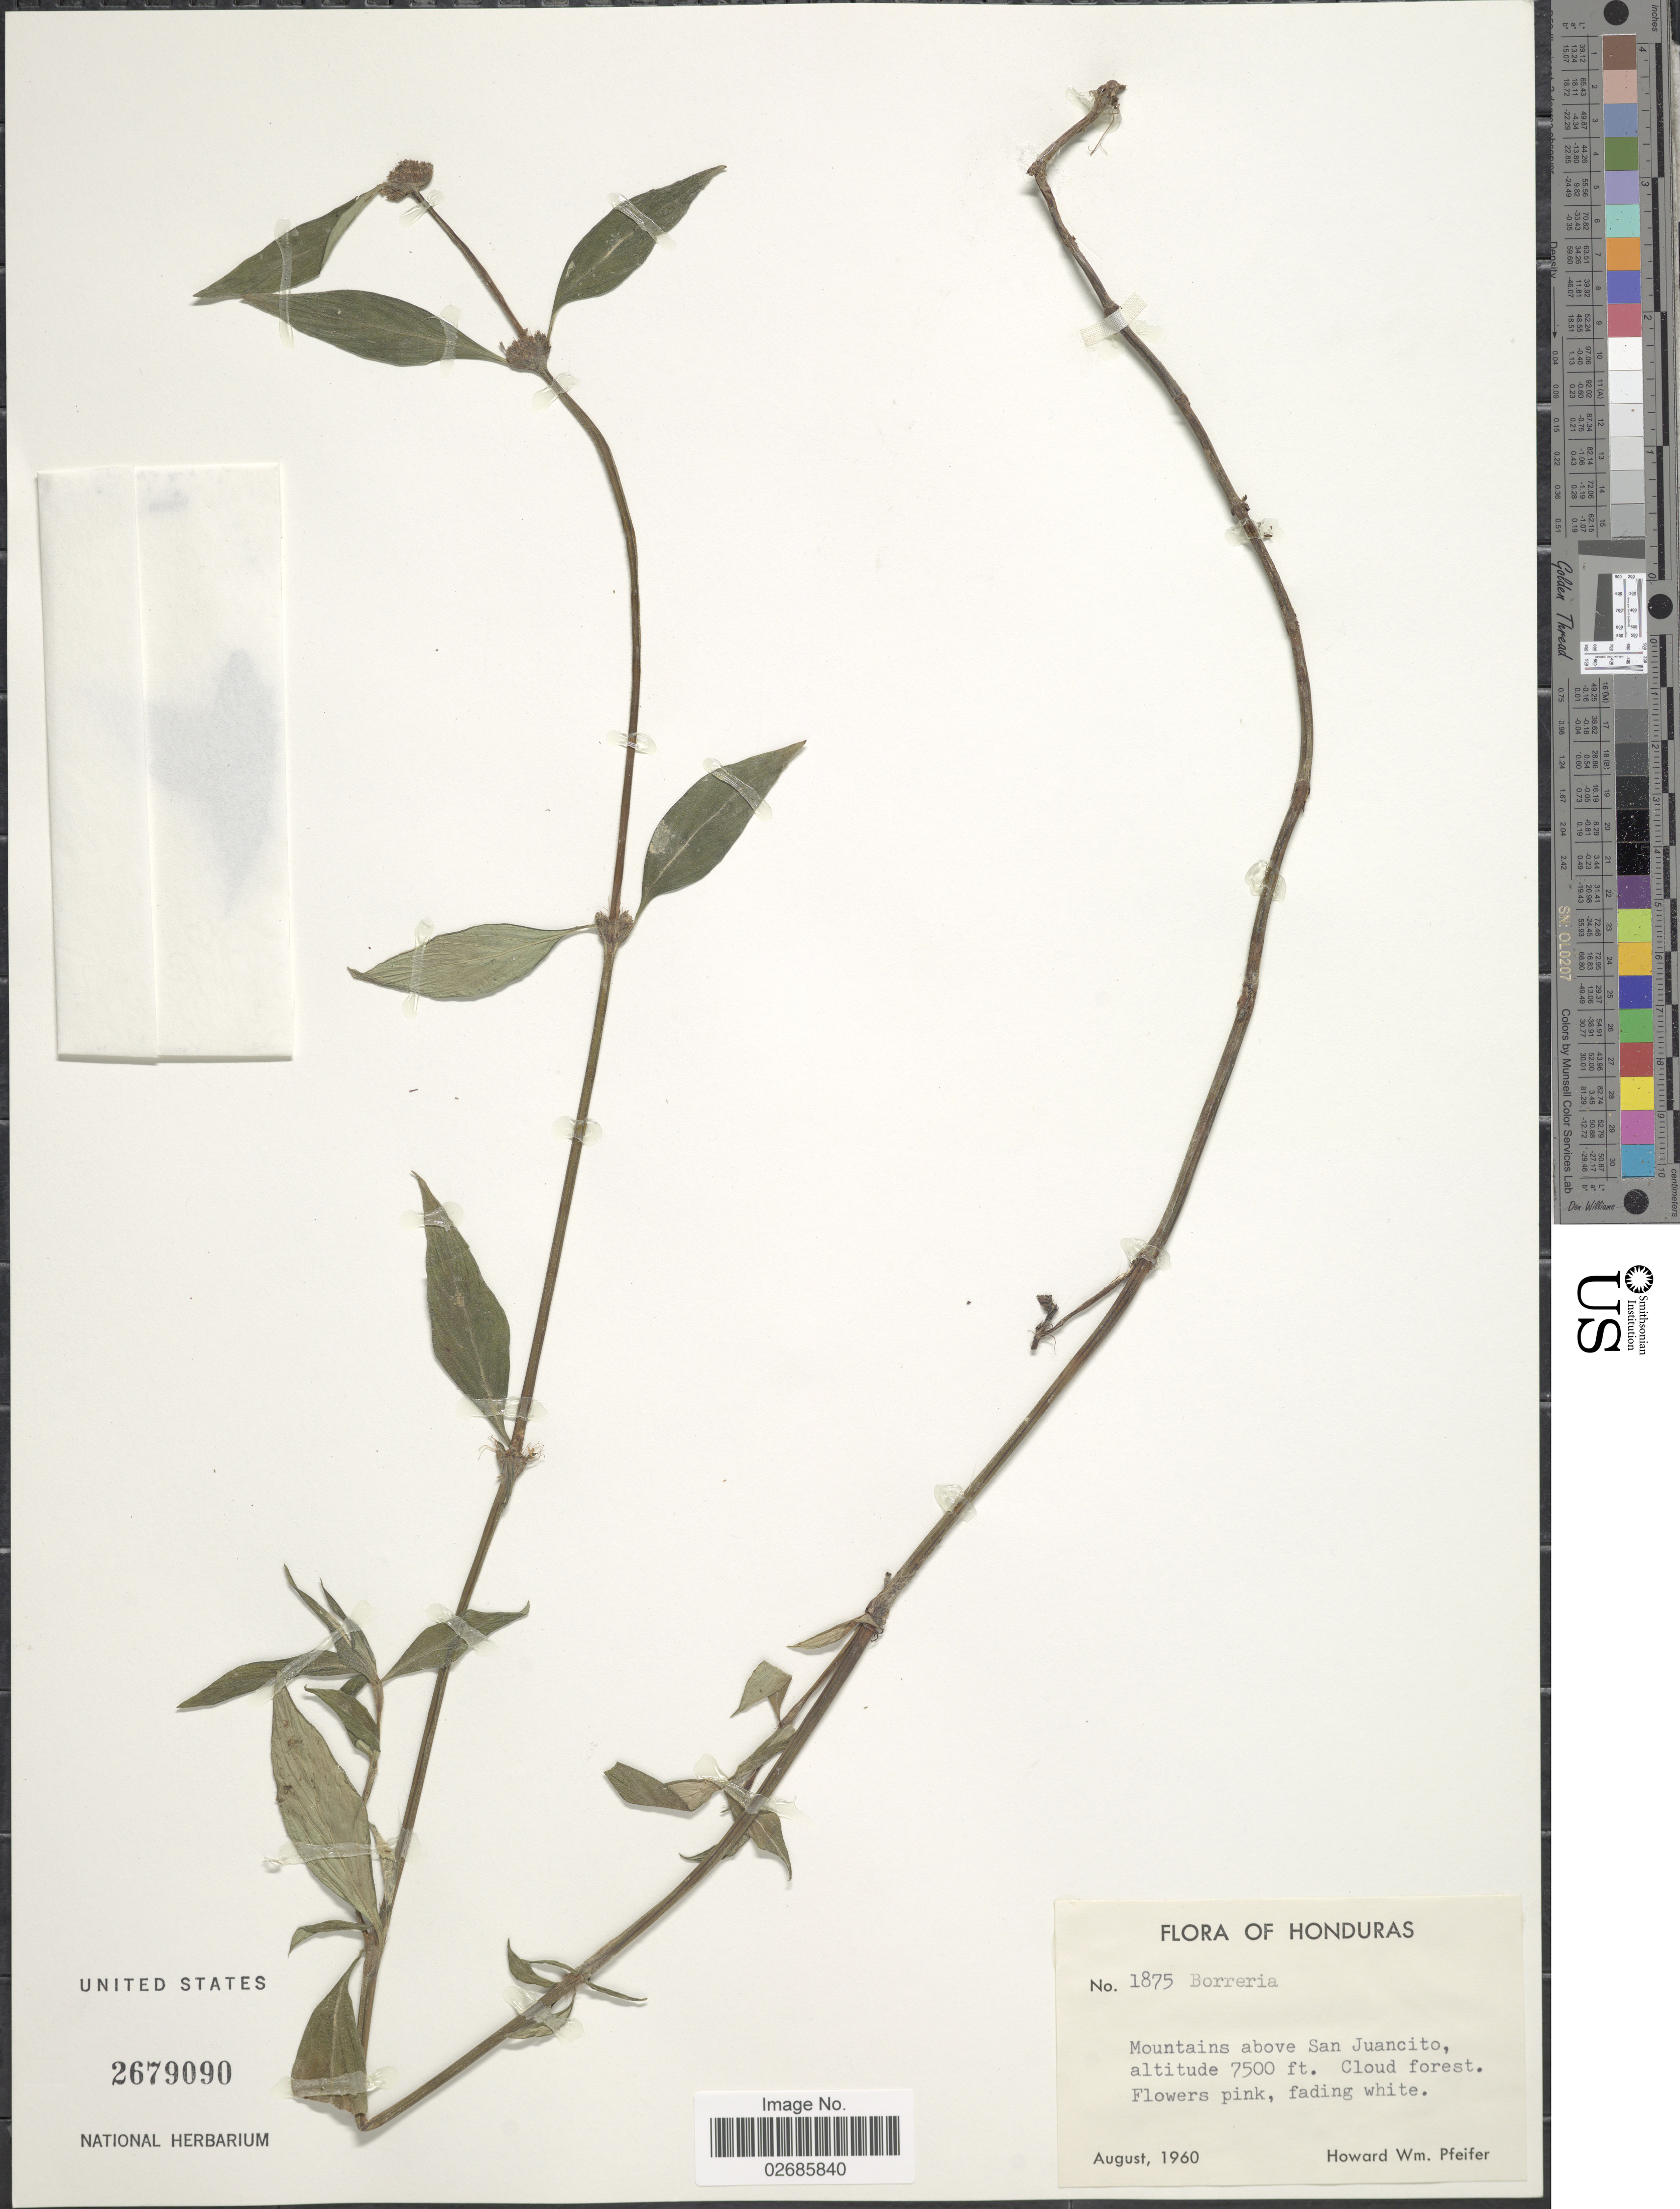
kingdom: Plantae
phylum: Tracheophyta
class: Magnoliopsida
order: Gentianales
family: Rubiaceae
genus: Borreria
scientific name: Borreria sp.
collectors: H. W. Pfeifer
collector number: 1875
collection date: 1960-08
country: Honduras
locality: Mountains above San Juancito.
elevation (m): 2286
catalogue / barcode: US 2679090